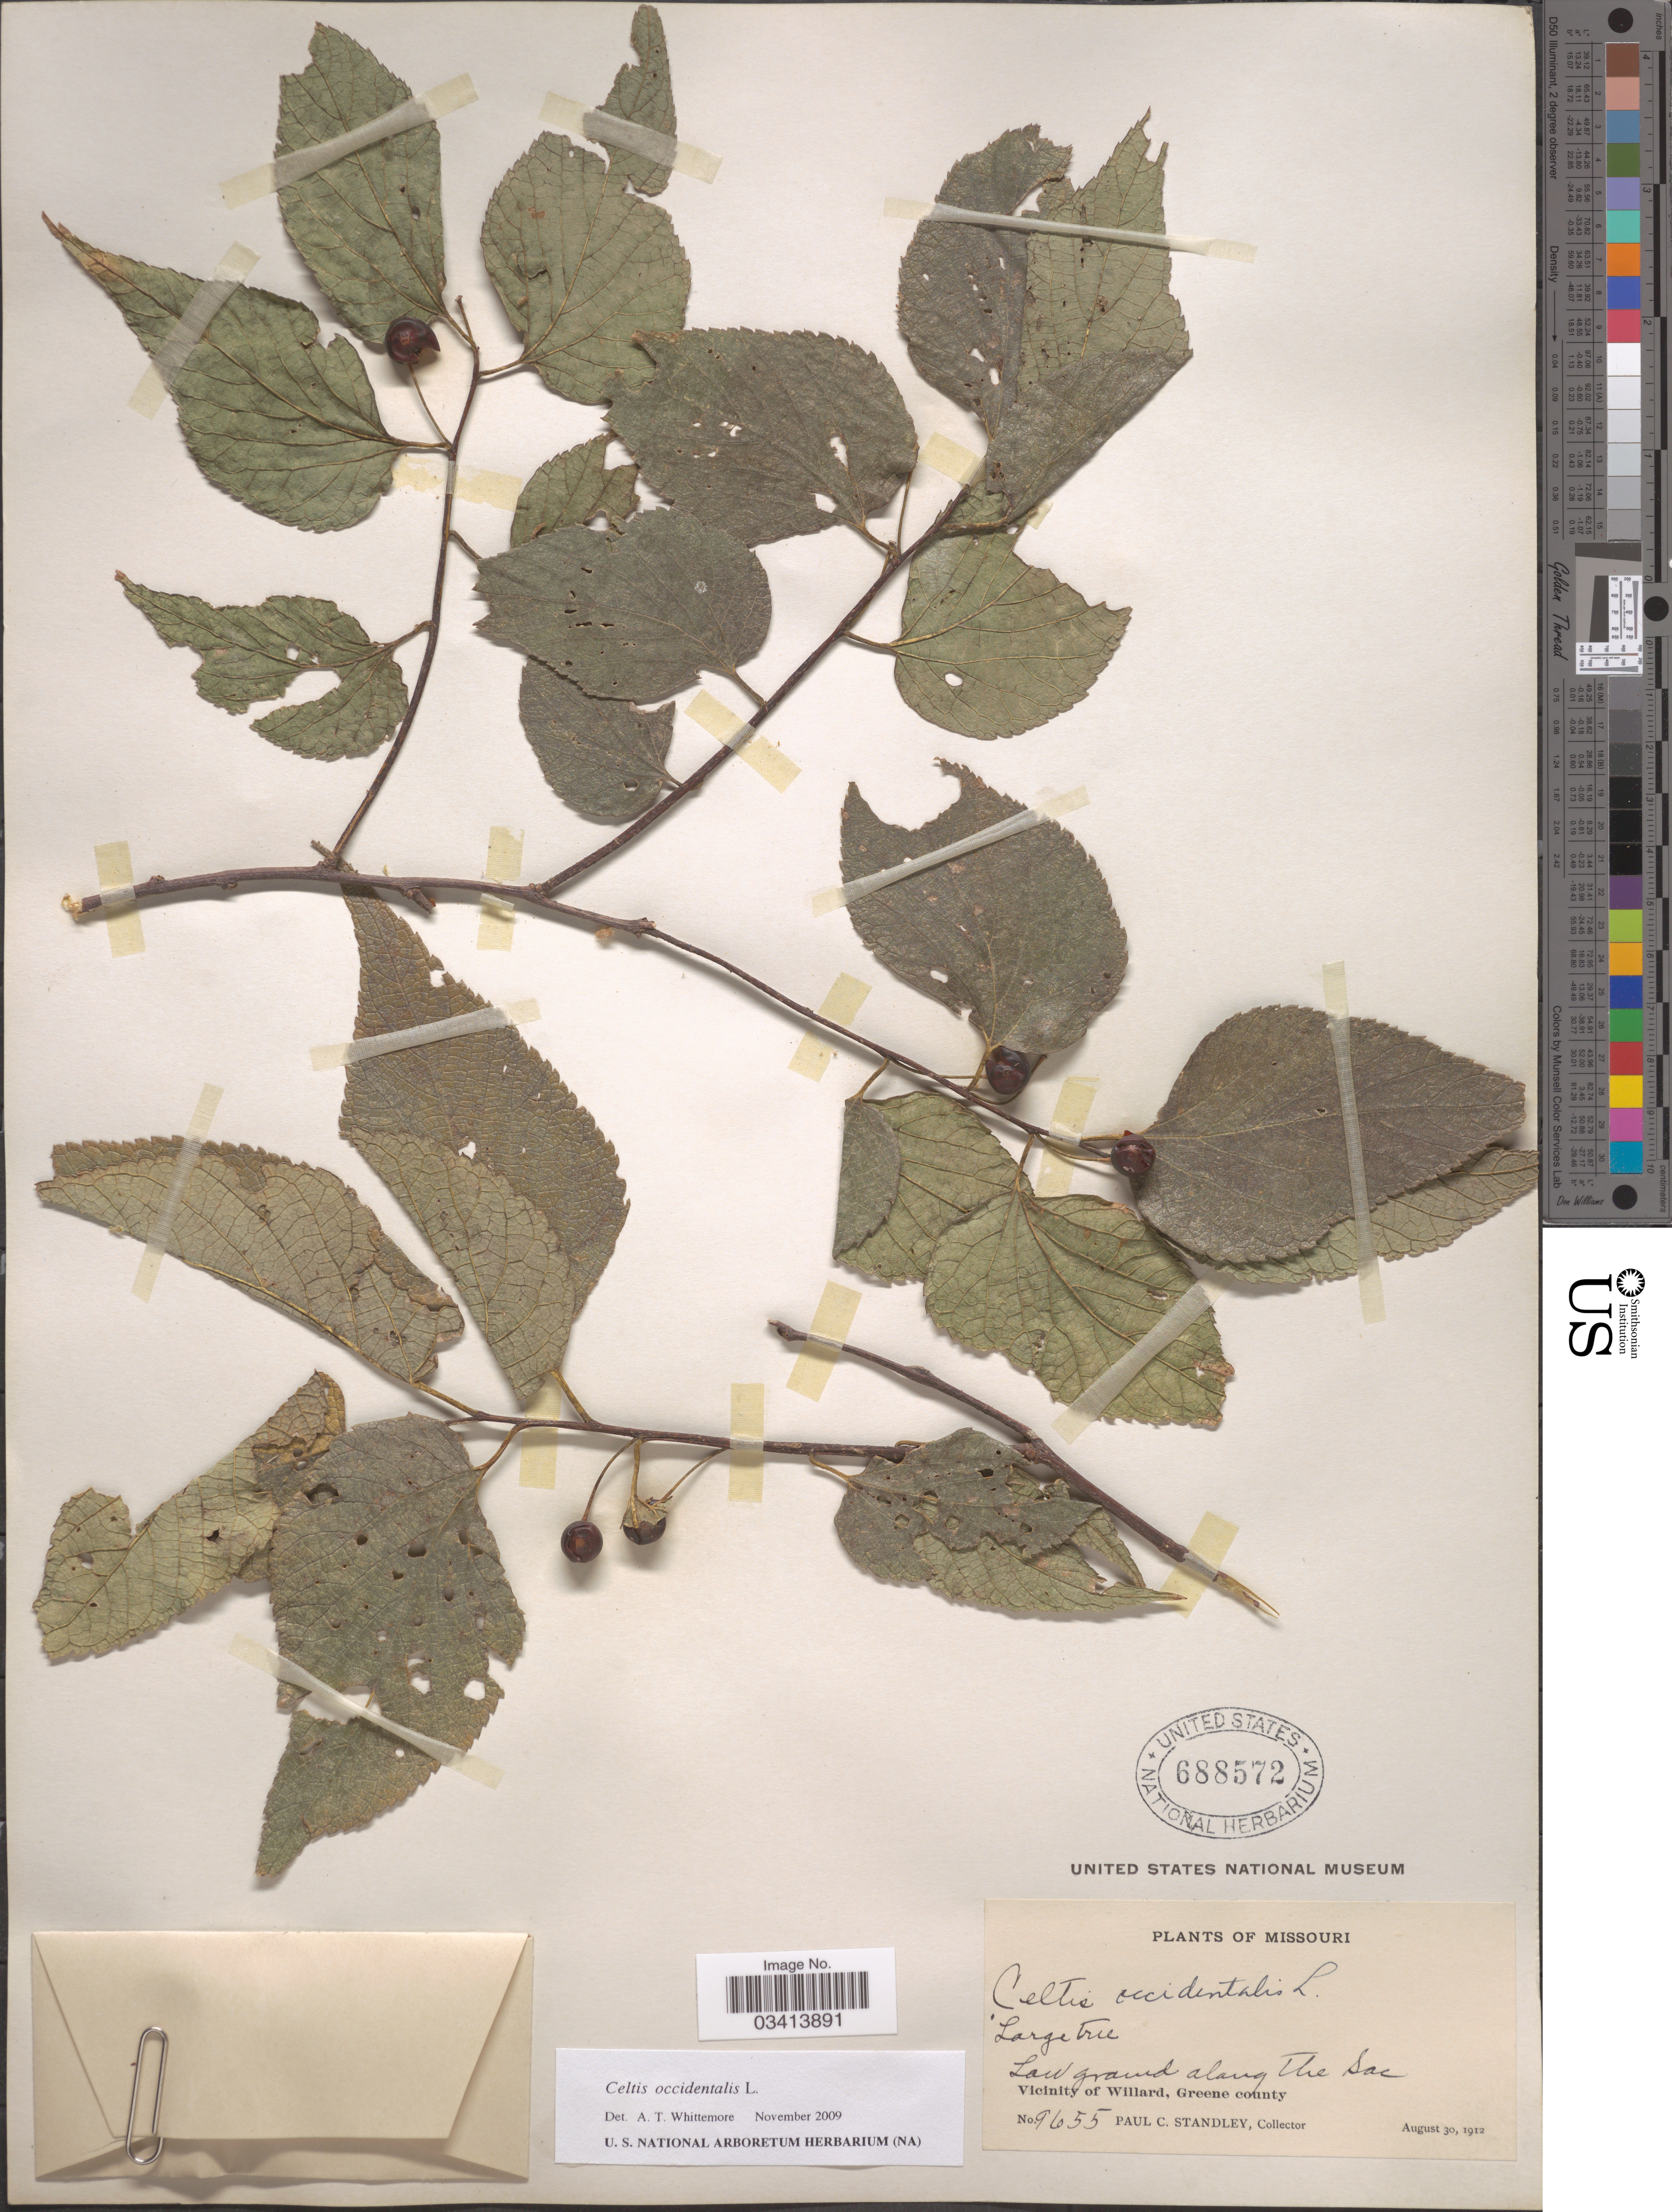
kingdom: Plantae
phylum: Tracheophyta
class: Magnoliopsida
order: Rosales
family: Cannabaceae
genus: Celtis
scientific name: Celtis occidentalis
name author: L.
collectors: P. C. Standley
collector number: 9655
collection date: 1912-08-30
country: United States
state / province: Missouri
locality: Low ground along the Sac. Vicinity of Willard, Greene County.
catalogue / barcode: US 688572